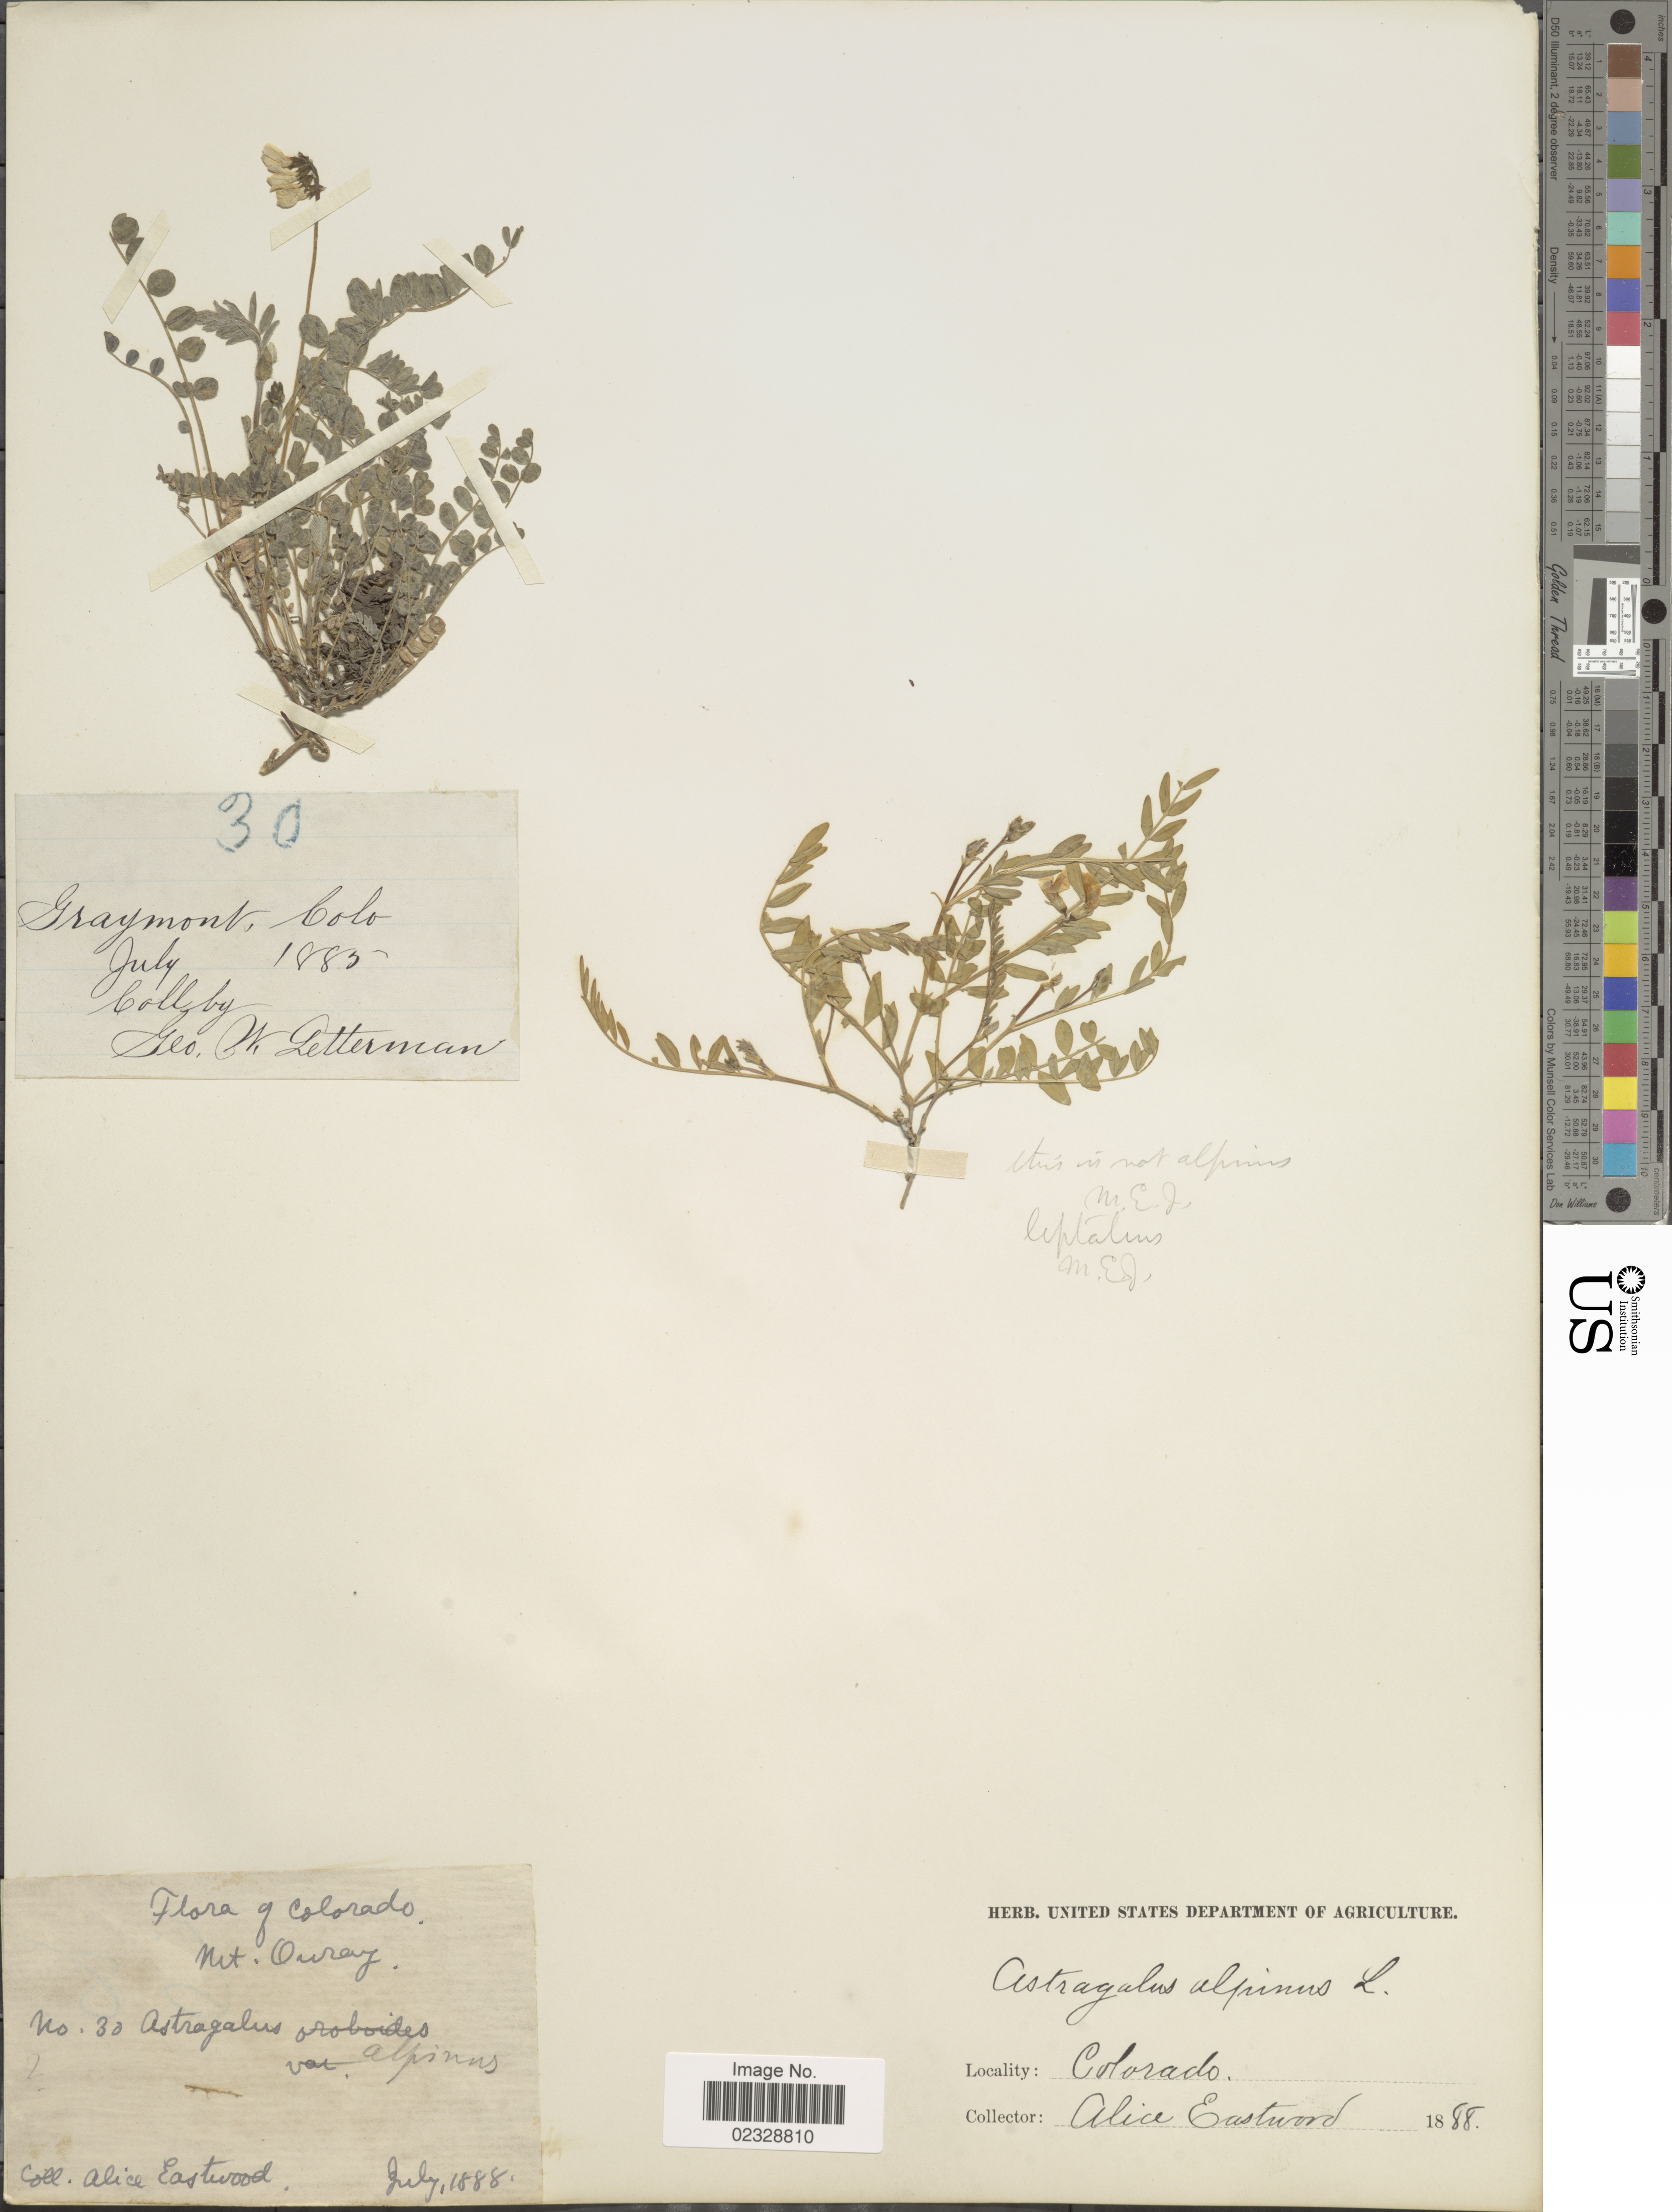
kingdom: Plantae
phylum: Tracheophyta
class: Magnoliopsida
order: Fabales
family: Fabaceae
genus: Astragalus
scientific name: Astragalus alpinus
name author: L.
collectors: A. Eastwood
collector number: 30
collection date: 1888-07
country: United States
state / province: Colorado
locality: Mt. Ouray